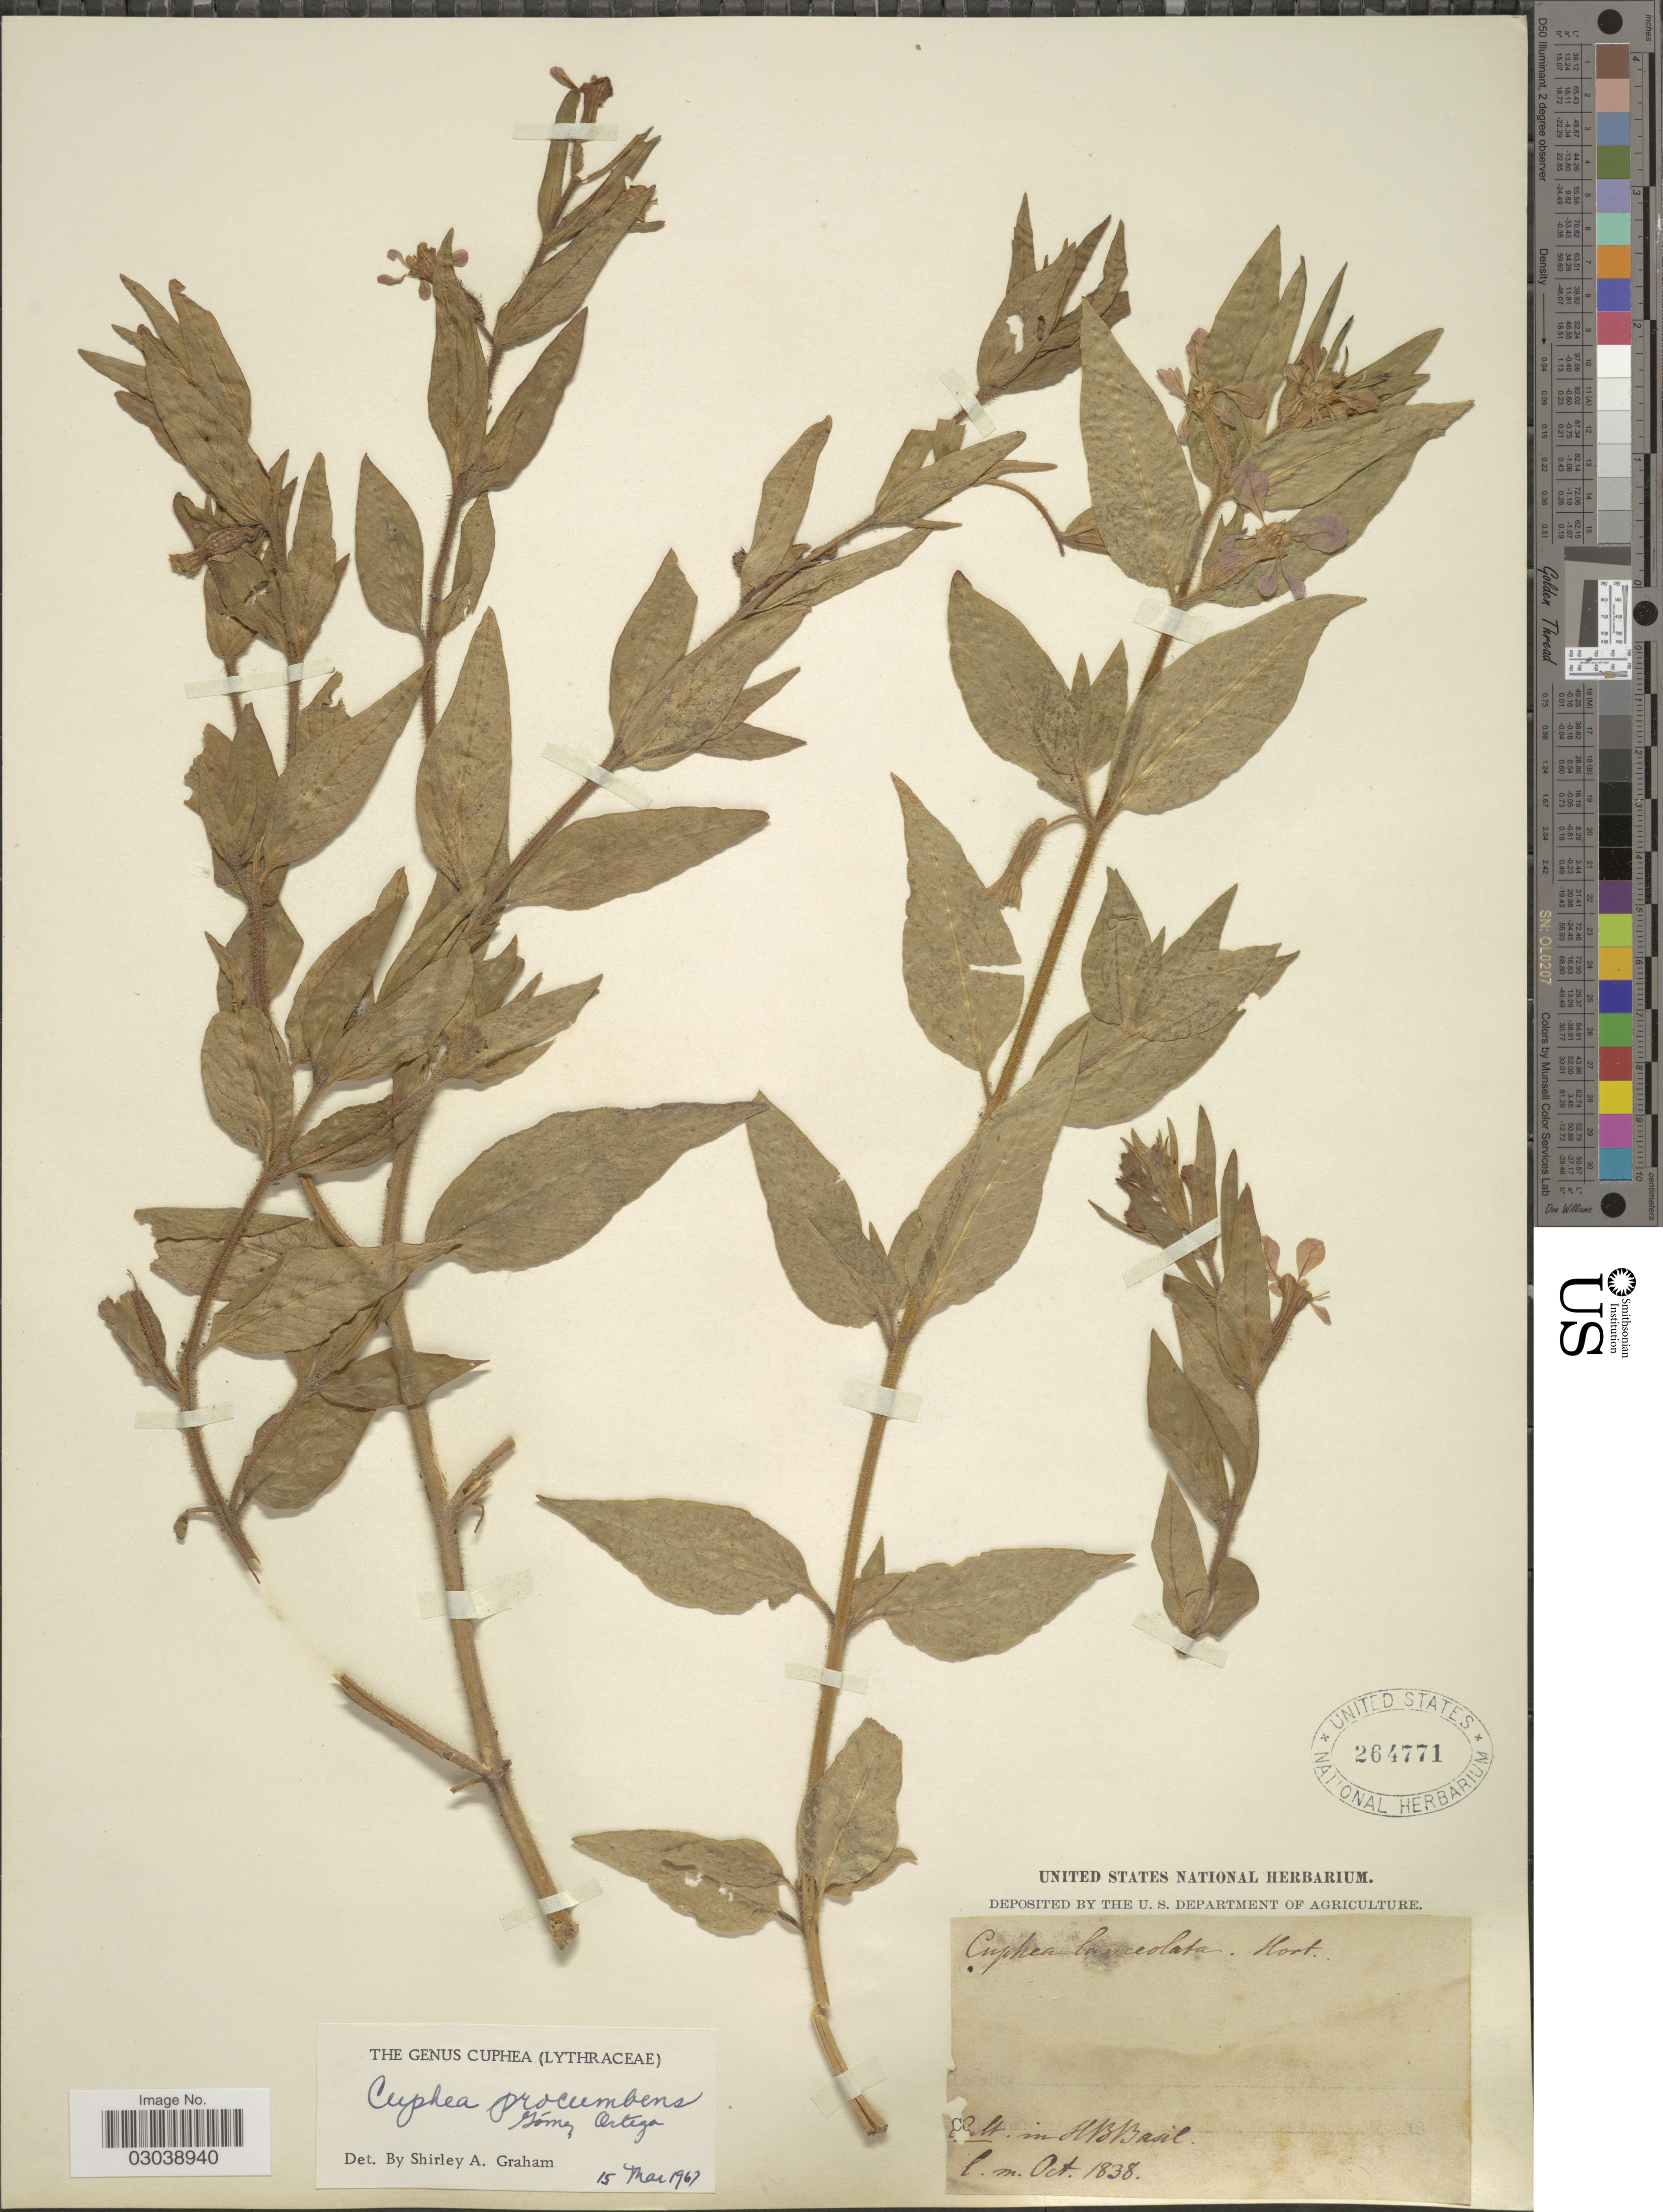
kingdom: Plantae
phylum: Tracheophyta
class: Magnoliopsida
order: Myrtales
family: Lythraceae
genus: Cuphea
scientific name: Cuphea procumbens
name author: L.D. Gómez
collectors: ex herb. United States National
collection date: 1838-10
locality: Cult. in H.B. Basil.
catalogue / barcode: US 264771